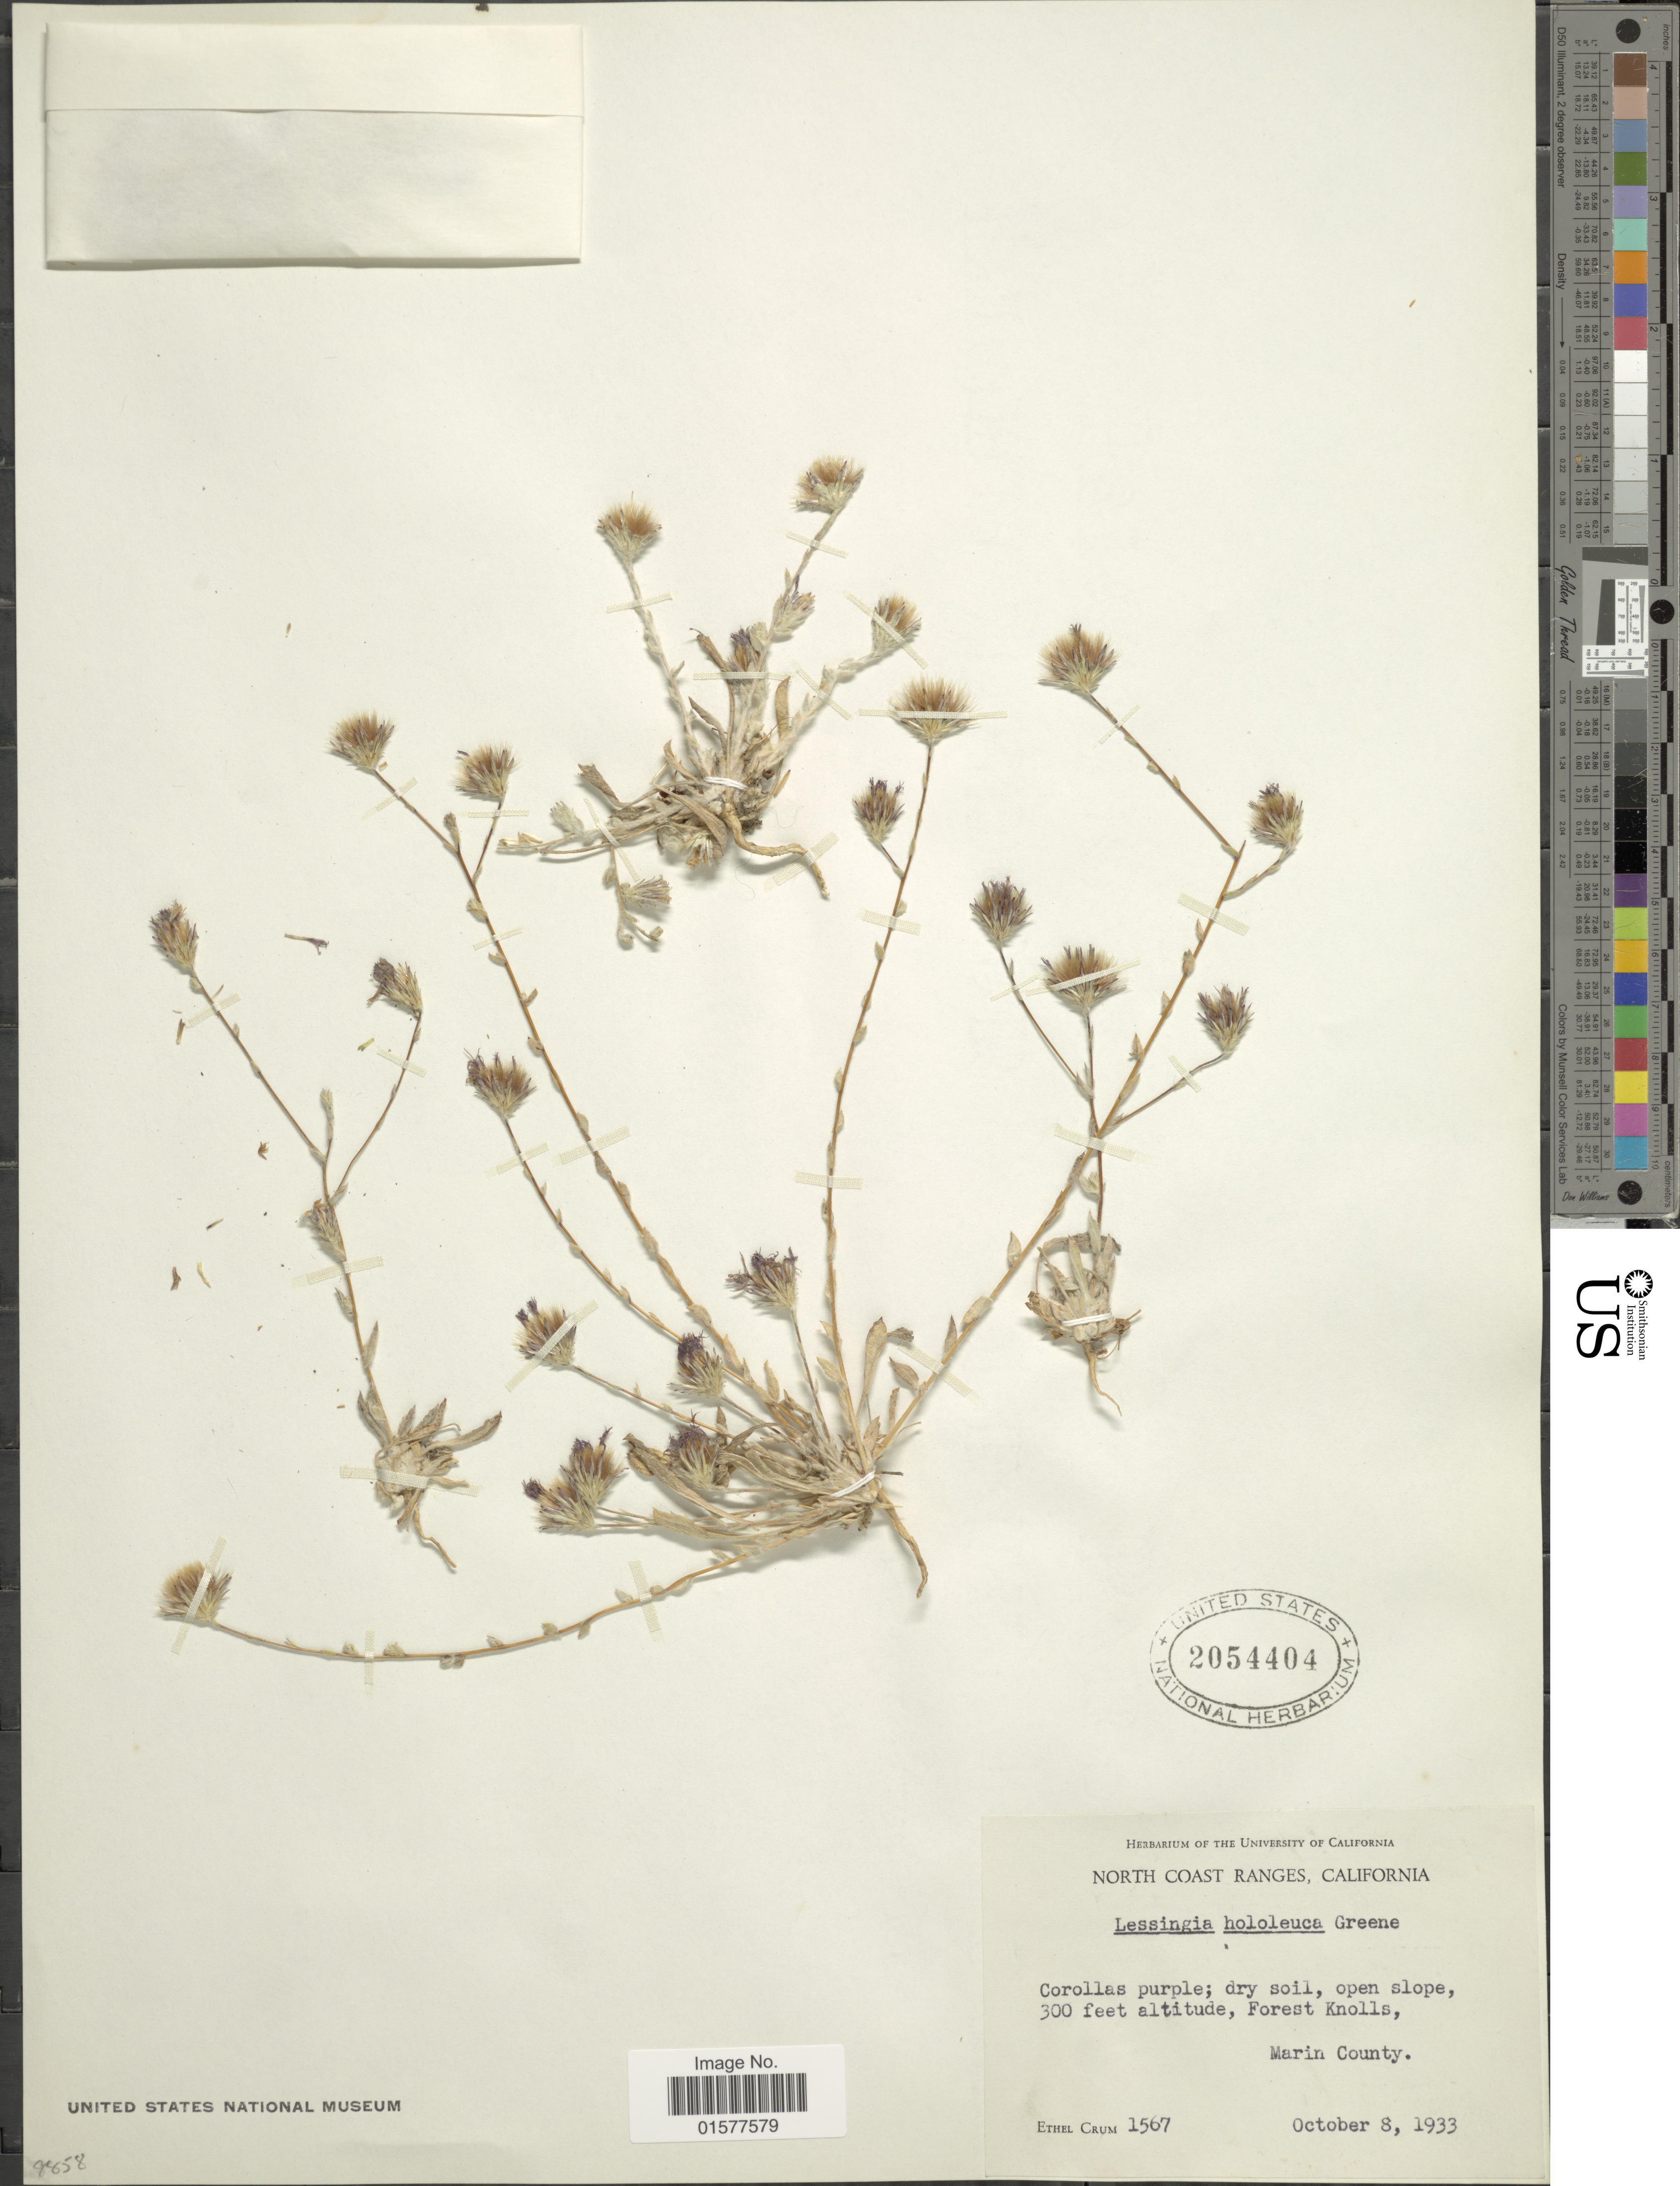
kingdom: Plantae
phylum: Tracheophyta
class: Magnoliopsida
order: Asterales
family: Asteraceae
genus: Lessingia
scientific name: Lessingia hololeuca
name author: Greene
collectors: E. K. Crum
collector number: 1567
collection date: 1933-10-08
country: United States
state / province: California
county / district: Marin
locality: North Coast Ranges, Corollas purple; dry soil, open slope, Forest Knolls, Marin County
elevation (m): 91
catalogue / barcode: US 2054404